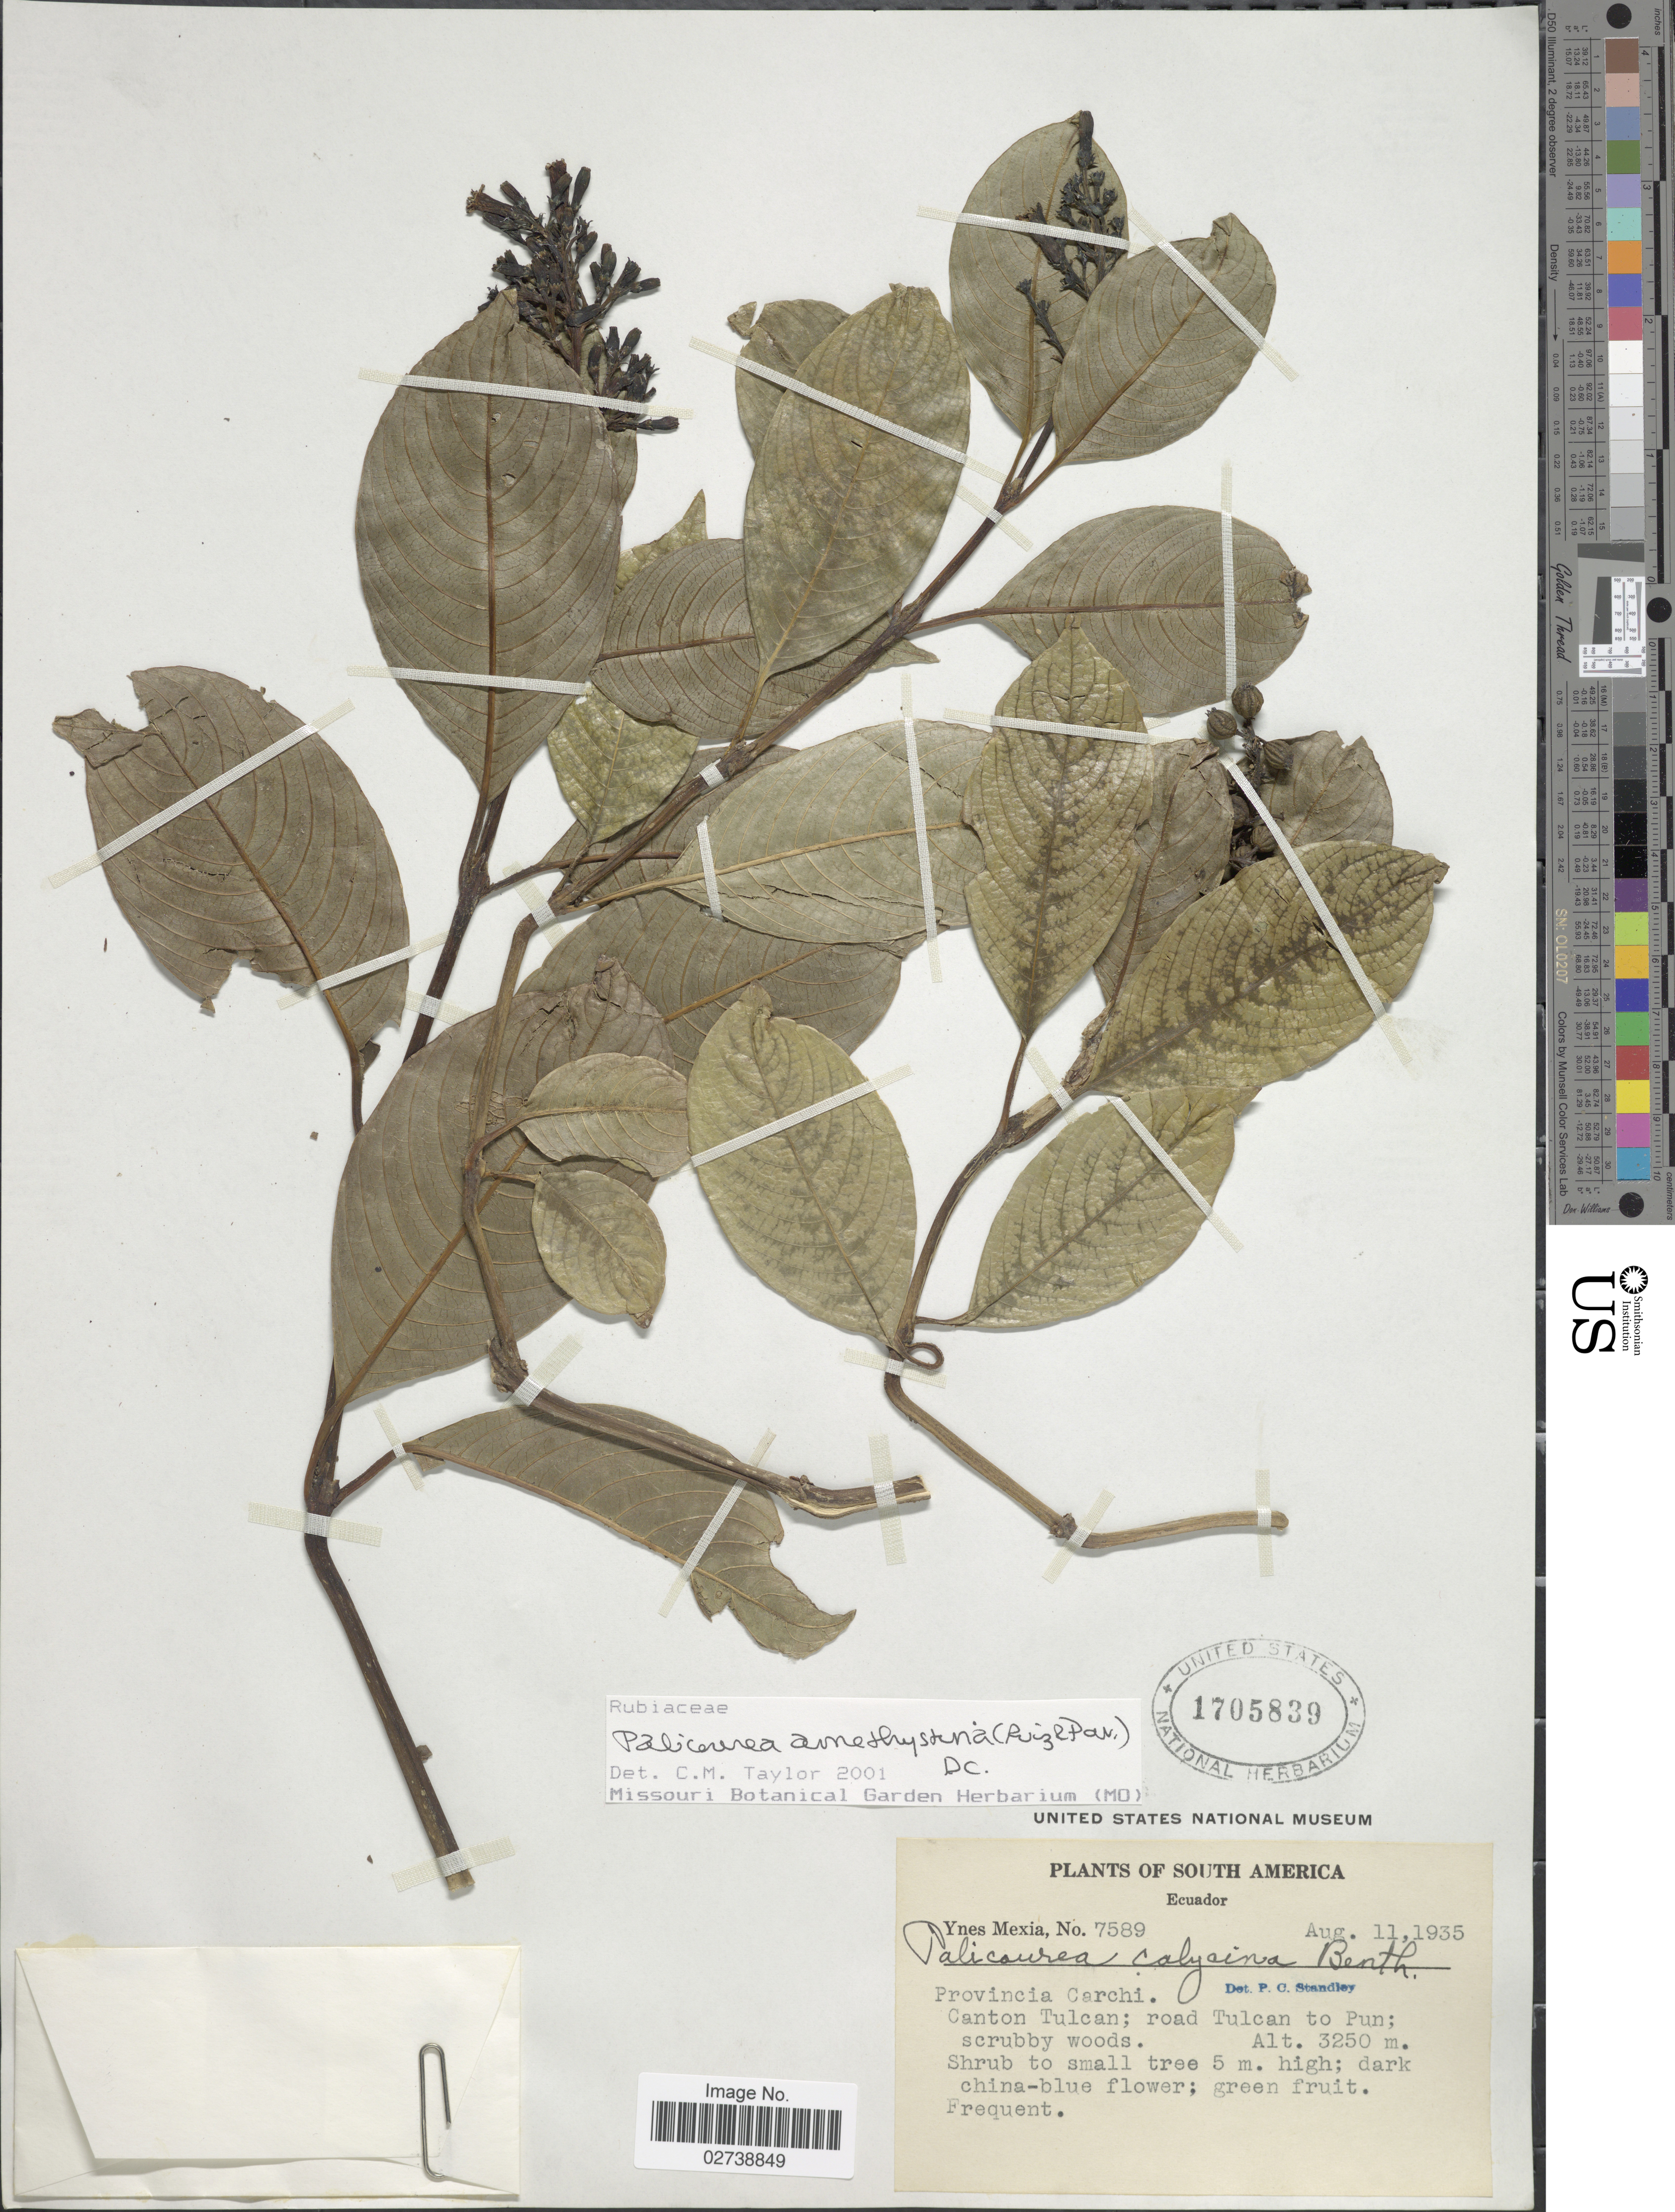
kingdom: Plantae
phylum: Tracheophyta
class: Magnoliopsida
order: Gentianales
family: Rubiaceae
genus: Palicourea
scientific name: Palicourea amethystina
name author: (Ruiz & Pav.) DC.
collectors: Y. Mexia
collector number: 7589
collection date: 1935-08-11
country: Ecuador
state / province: Carchi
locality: Canton Tulcan; road Tulcan to Pun; scrubby woods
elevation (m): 3250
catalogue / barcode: US 1705839